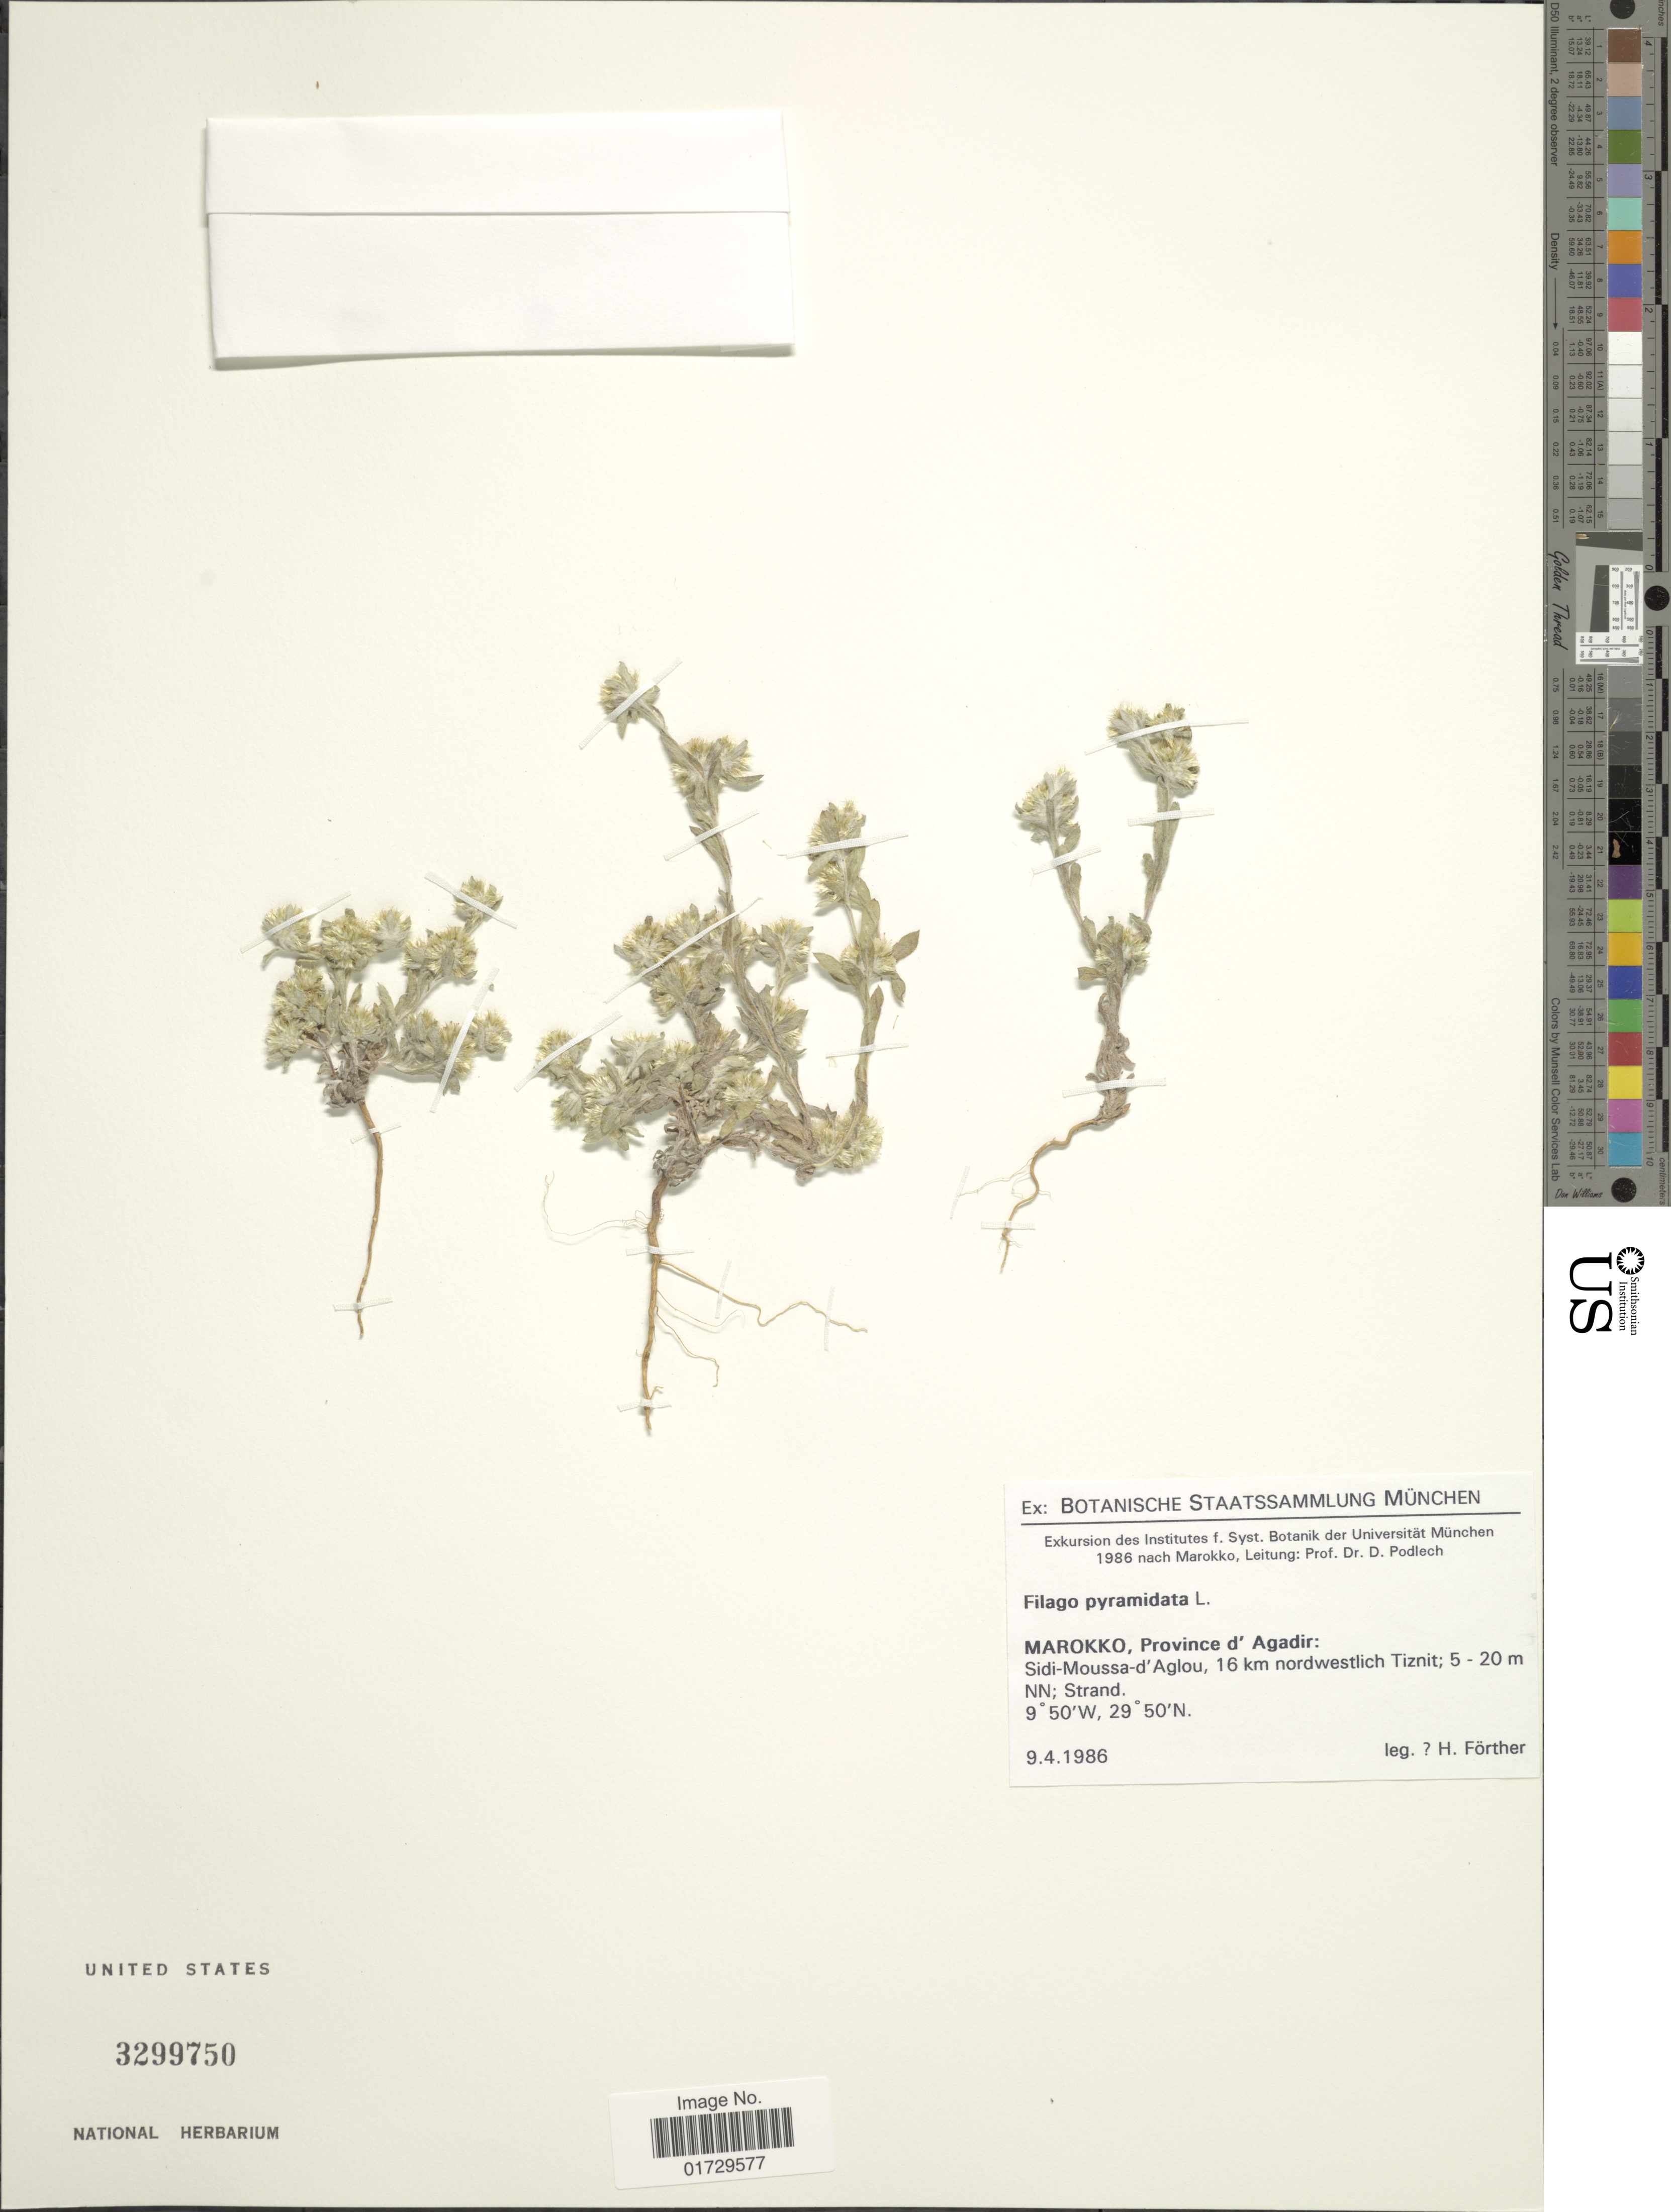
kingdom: Plantae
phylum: Tracheophyta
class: Magnoliopsida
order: Asterales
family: Asteraceae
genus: Filago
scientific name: Filago pyramidata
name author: L.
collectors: H. Fôrther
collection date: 1986-04-09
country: Morocco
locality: Province d' Agadir: Sidi-Moussa-d'Aglou, 16 km nordwestlich Tiznit, NN; Strand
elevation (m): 5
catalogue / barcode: US 3299750